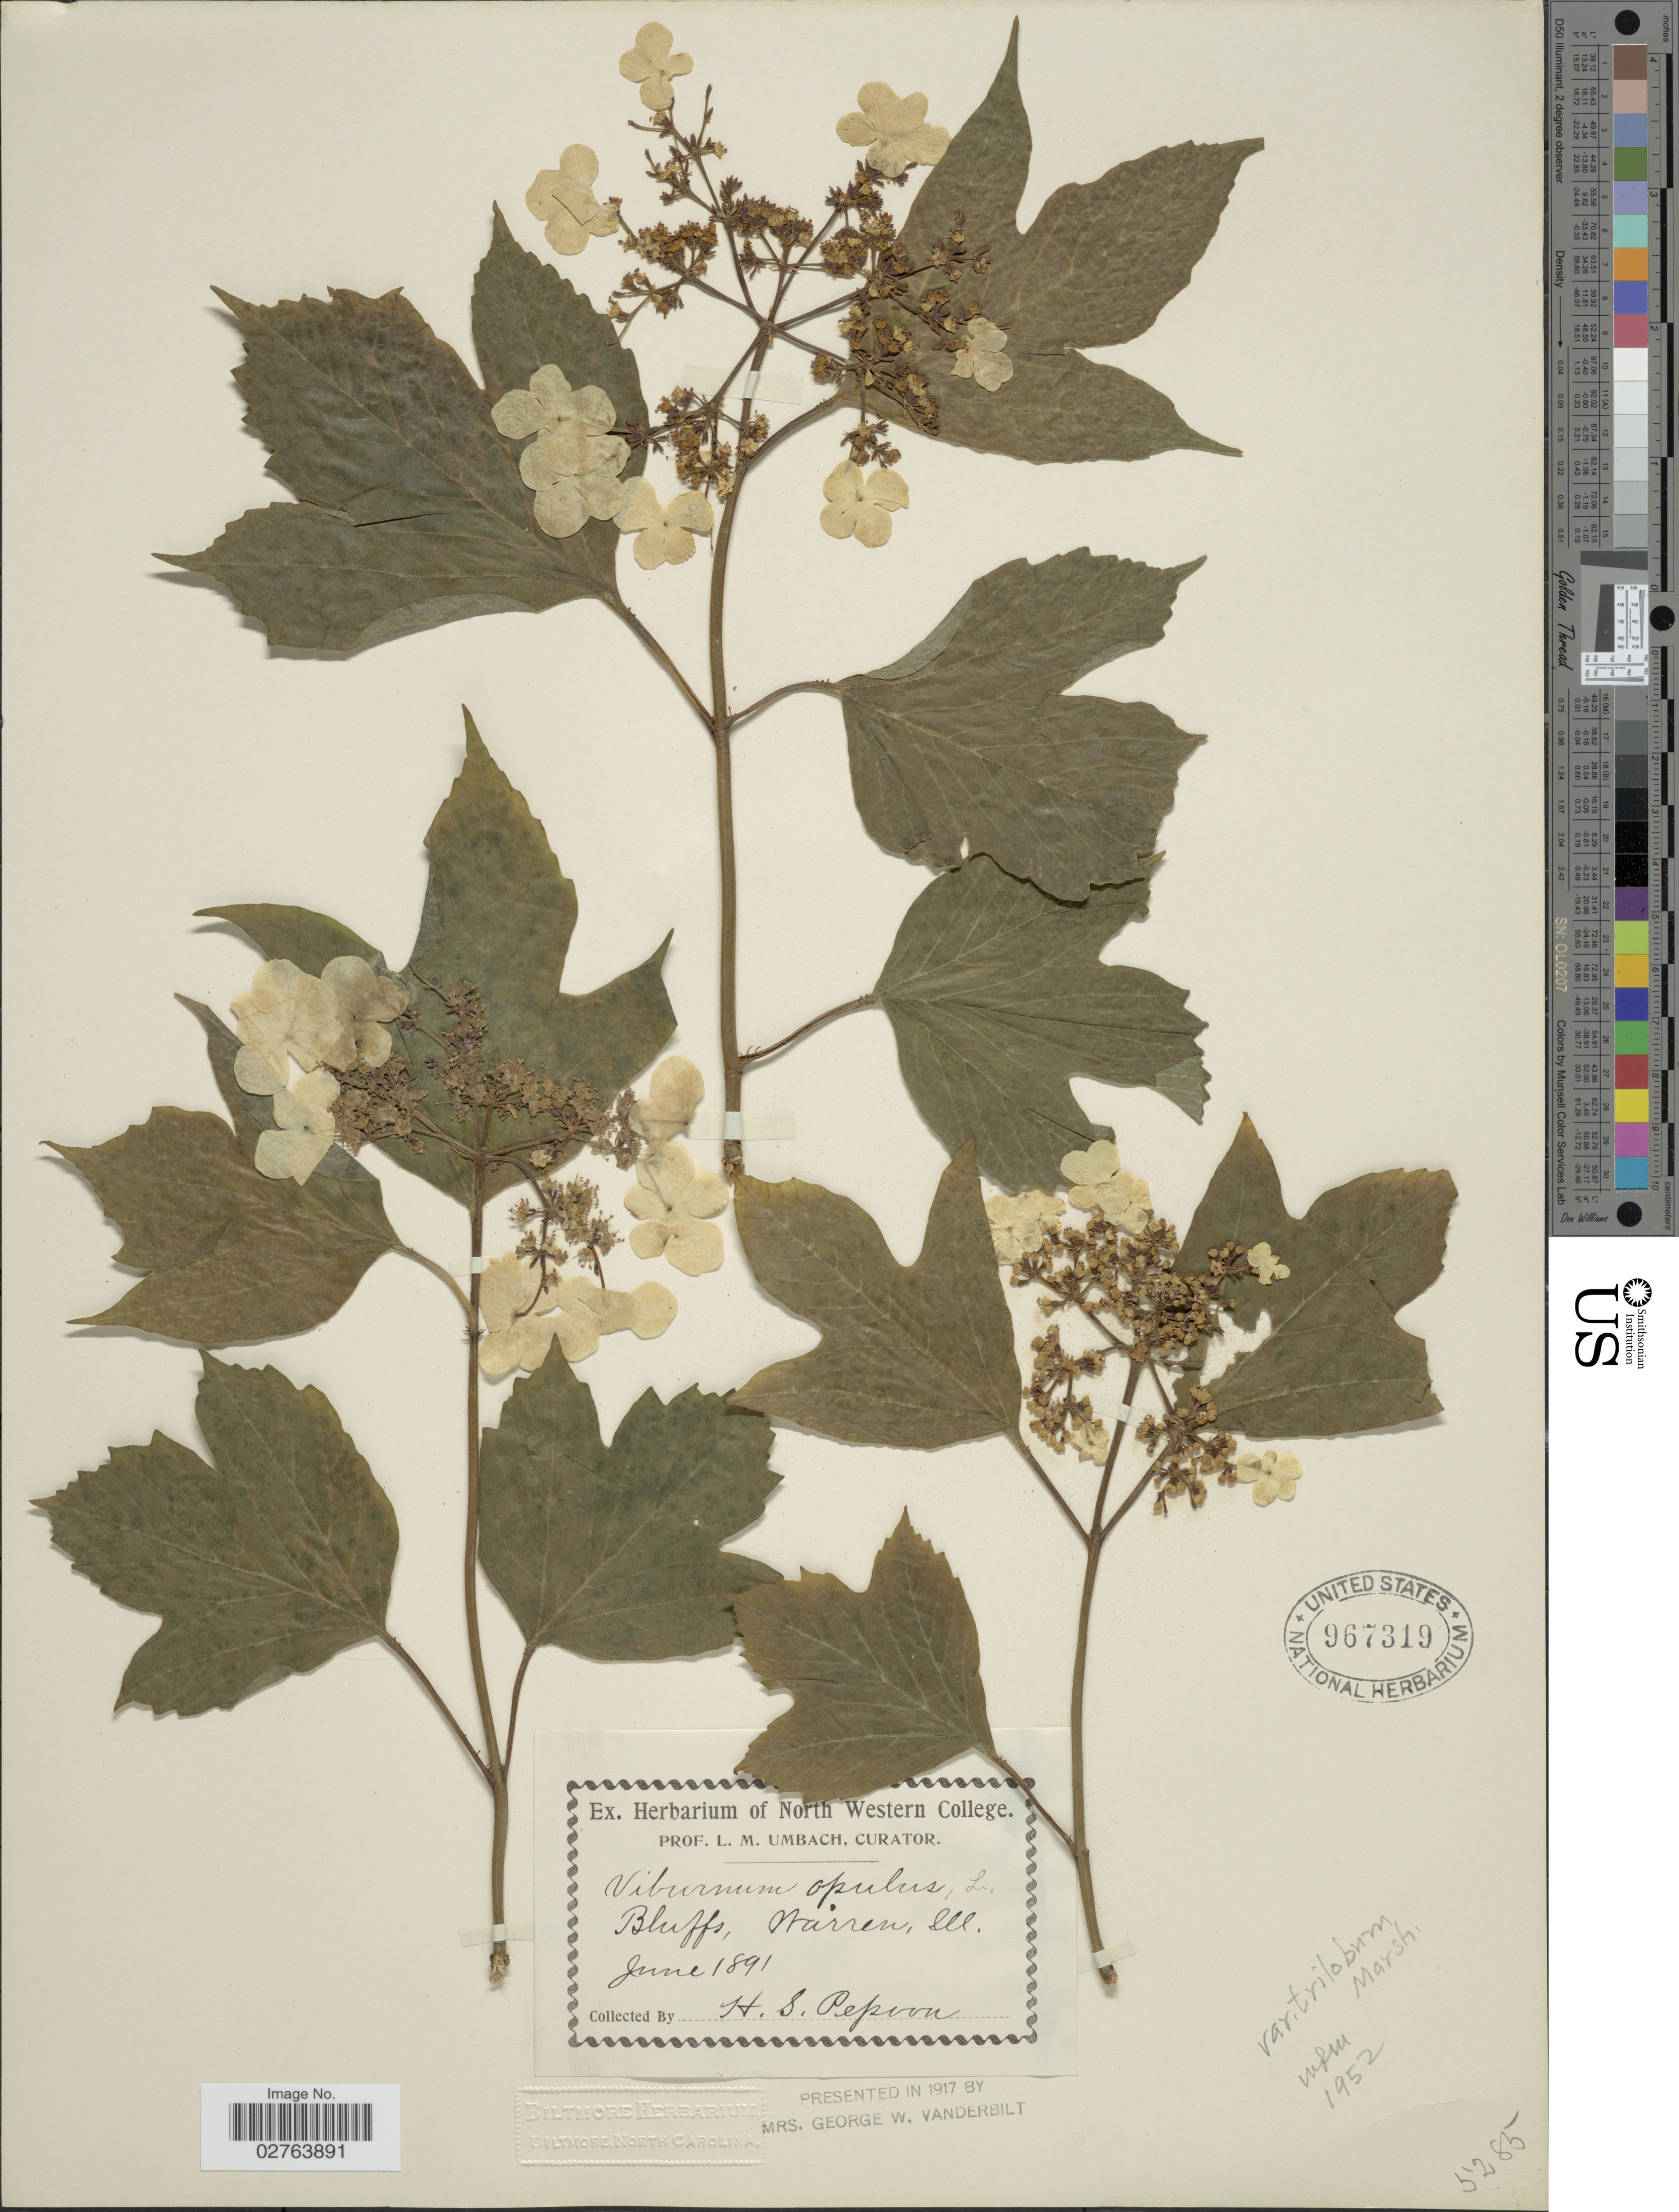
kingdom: Plantae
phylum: Tracheophyta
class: Magnoliopsida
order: Dipsacales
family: Viburnaceae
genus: Viburnum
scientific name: Viburnum opulus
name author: L.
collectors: H. Pepoon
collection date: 1891-06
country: United States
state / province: Illinois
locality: Bluffs, Warren.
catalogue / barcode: US 967319